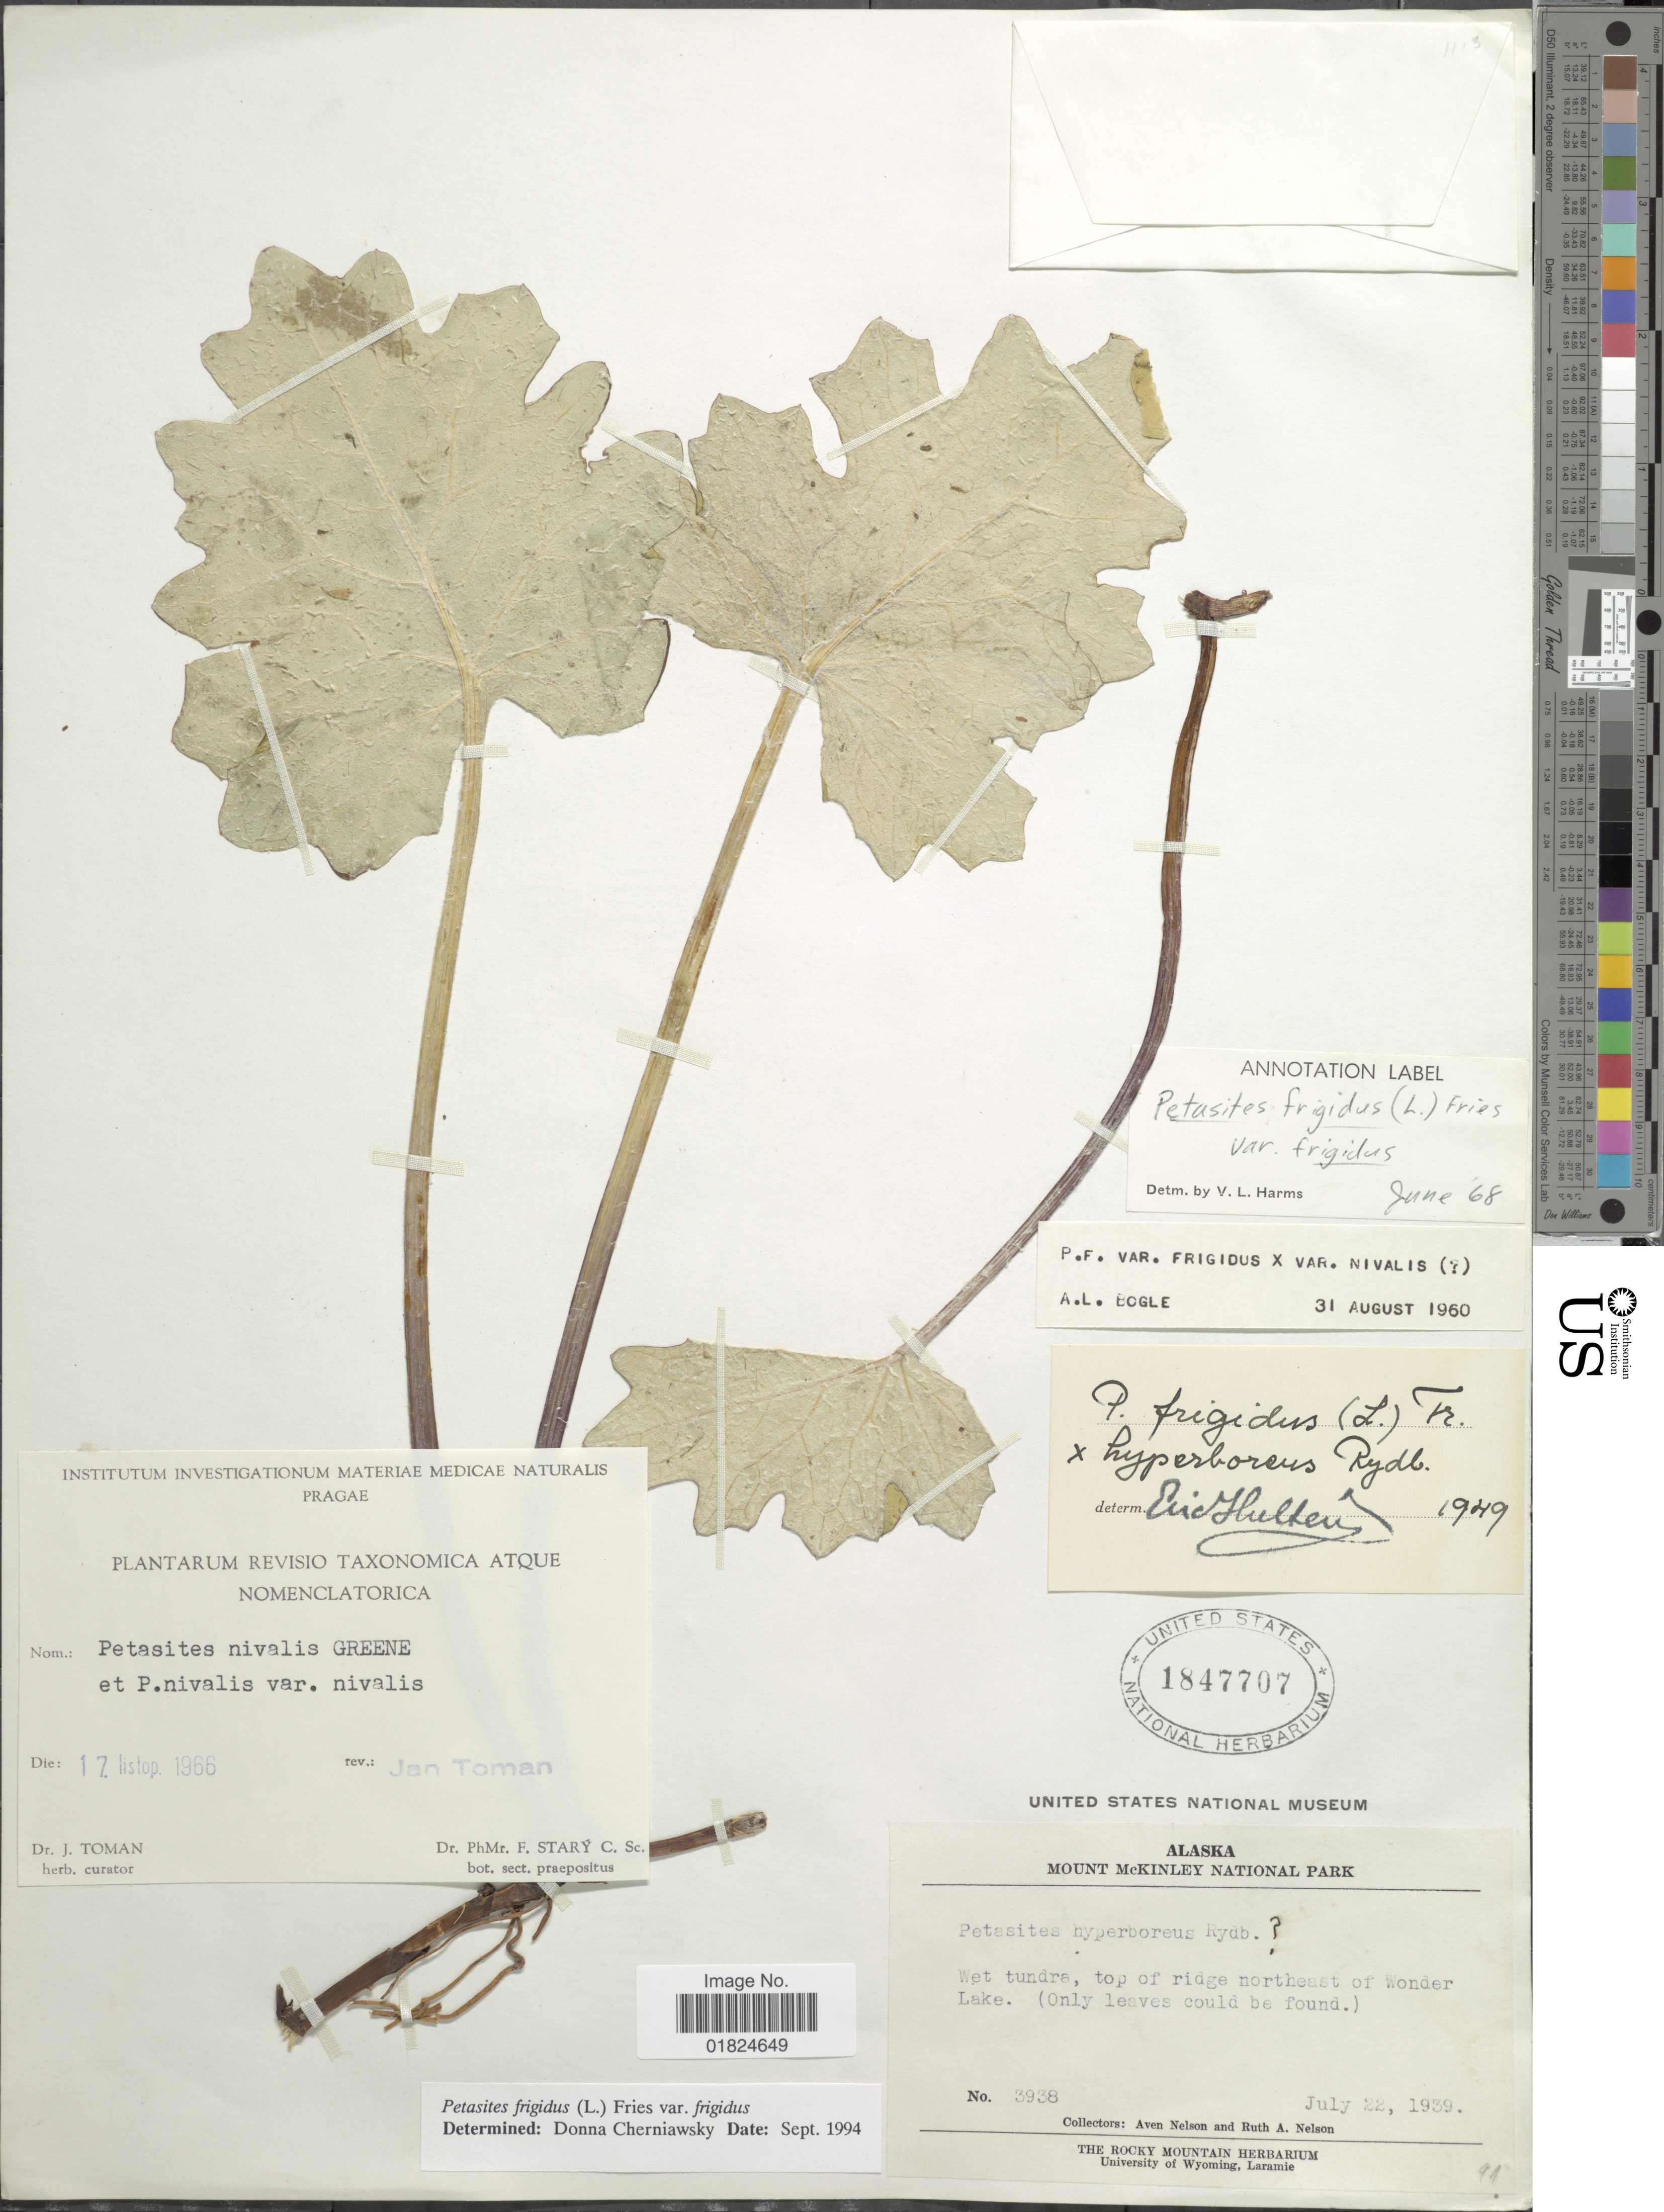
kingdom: Plantae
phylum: Tracheophyta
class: Magnoliopsida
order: Asterales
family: Asteraceae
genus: Petasites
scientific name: Petasites frigidus var. frigidus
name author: (L.) Fr.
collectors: A. Nelson & R. A. Nelson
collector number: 3938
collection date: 1939-07-22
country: United States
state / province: Alaska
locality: Alaska. Wet tundra, top of ridge northweast of Wonder Lake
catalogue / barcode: US 1847707